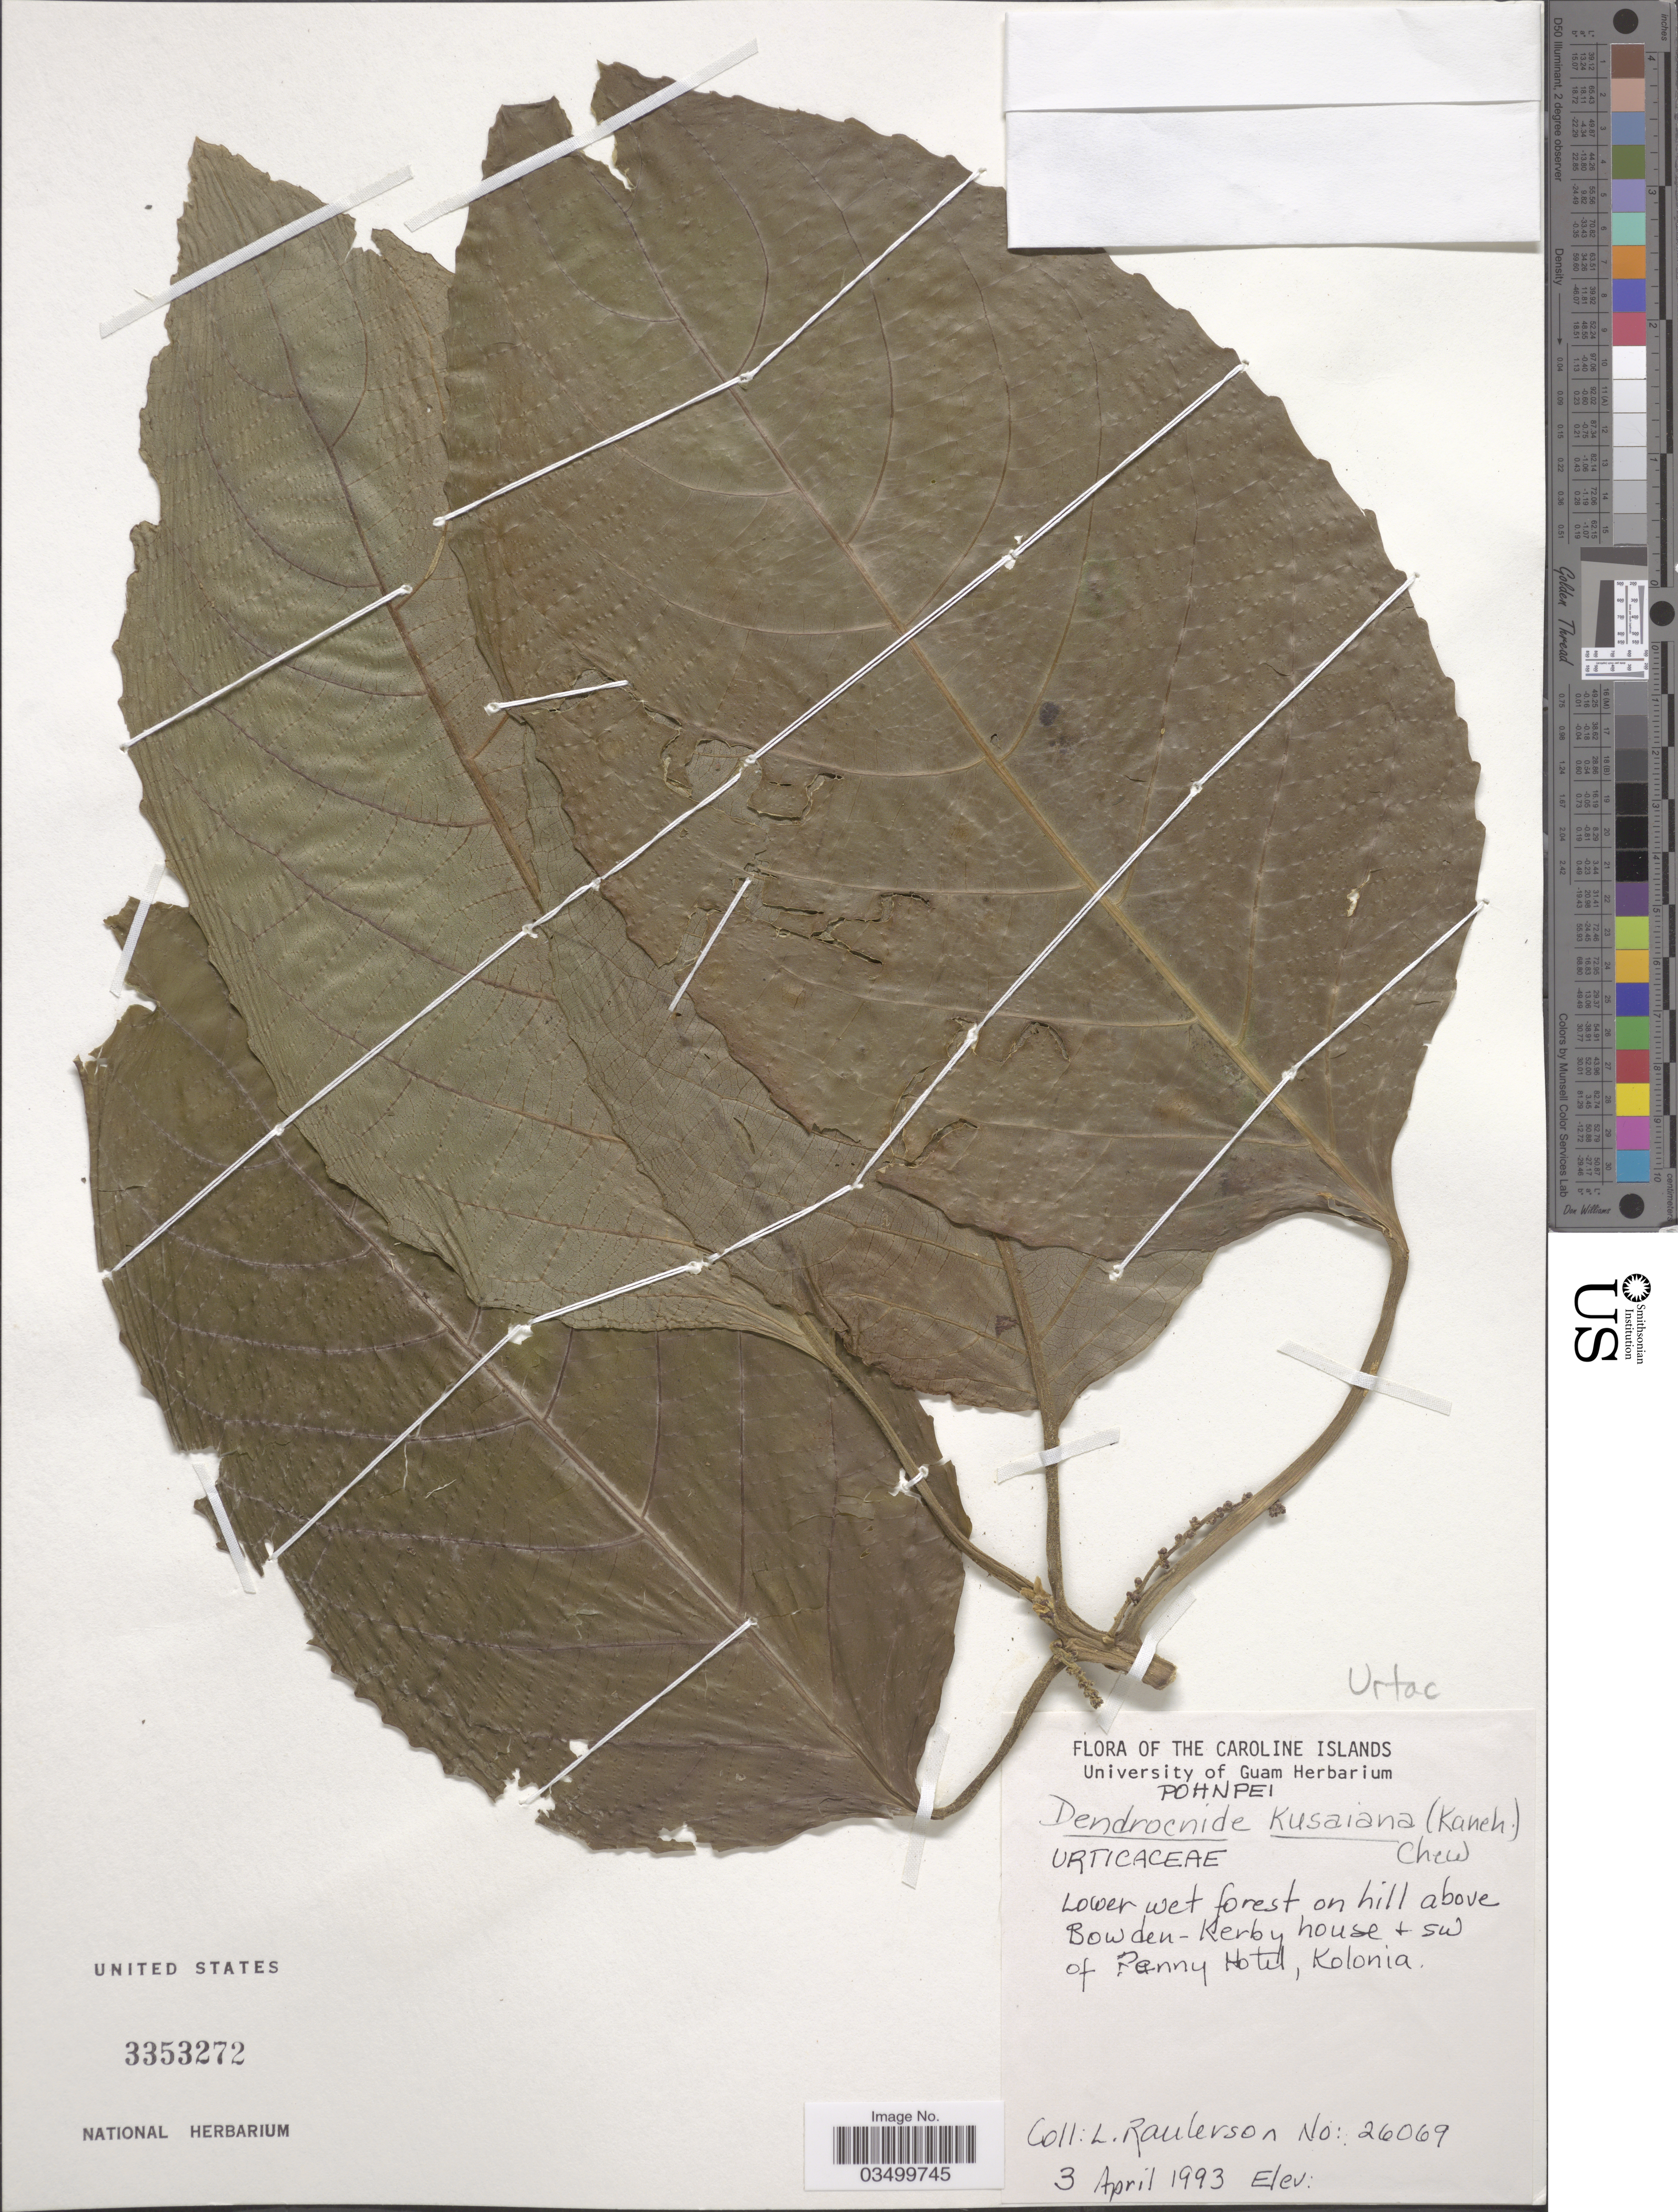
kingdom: Plantae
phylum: Tracheophyta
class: Magnoliopsida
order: Rosales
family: Urticaceae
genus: Dendrocnide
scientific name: Dendrocnide kusaiana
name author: (Kaneh.) Chew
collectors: L. Raulerson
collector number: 26069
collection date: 1993-04-03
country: Micronesia, Federated States of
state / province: Pohnpei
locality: The Caroline Islands. Lower wet forest on hill above Bowden-Kerby house+SW of Penny Hotel, Kolonia.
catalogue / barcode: US 3353272